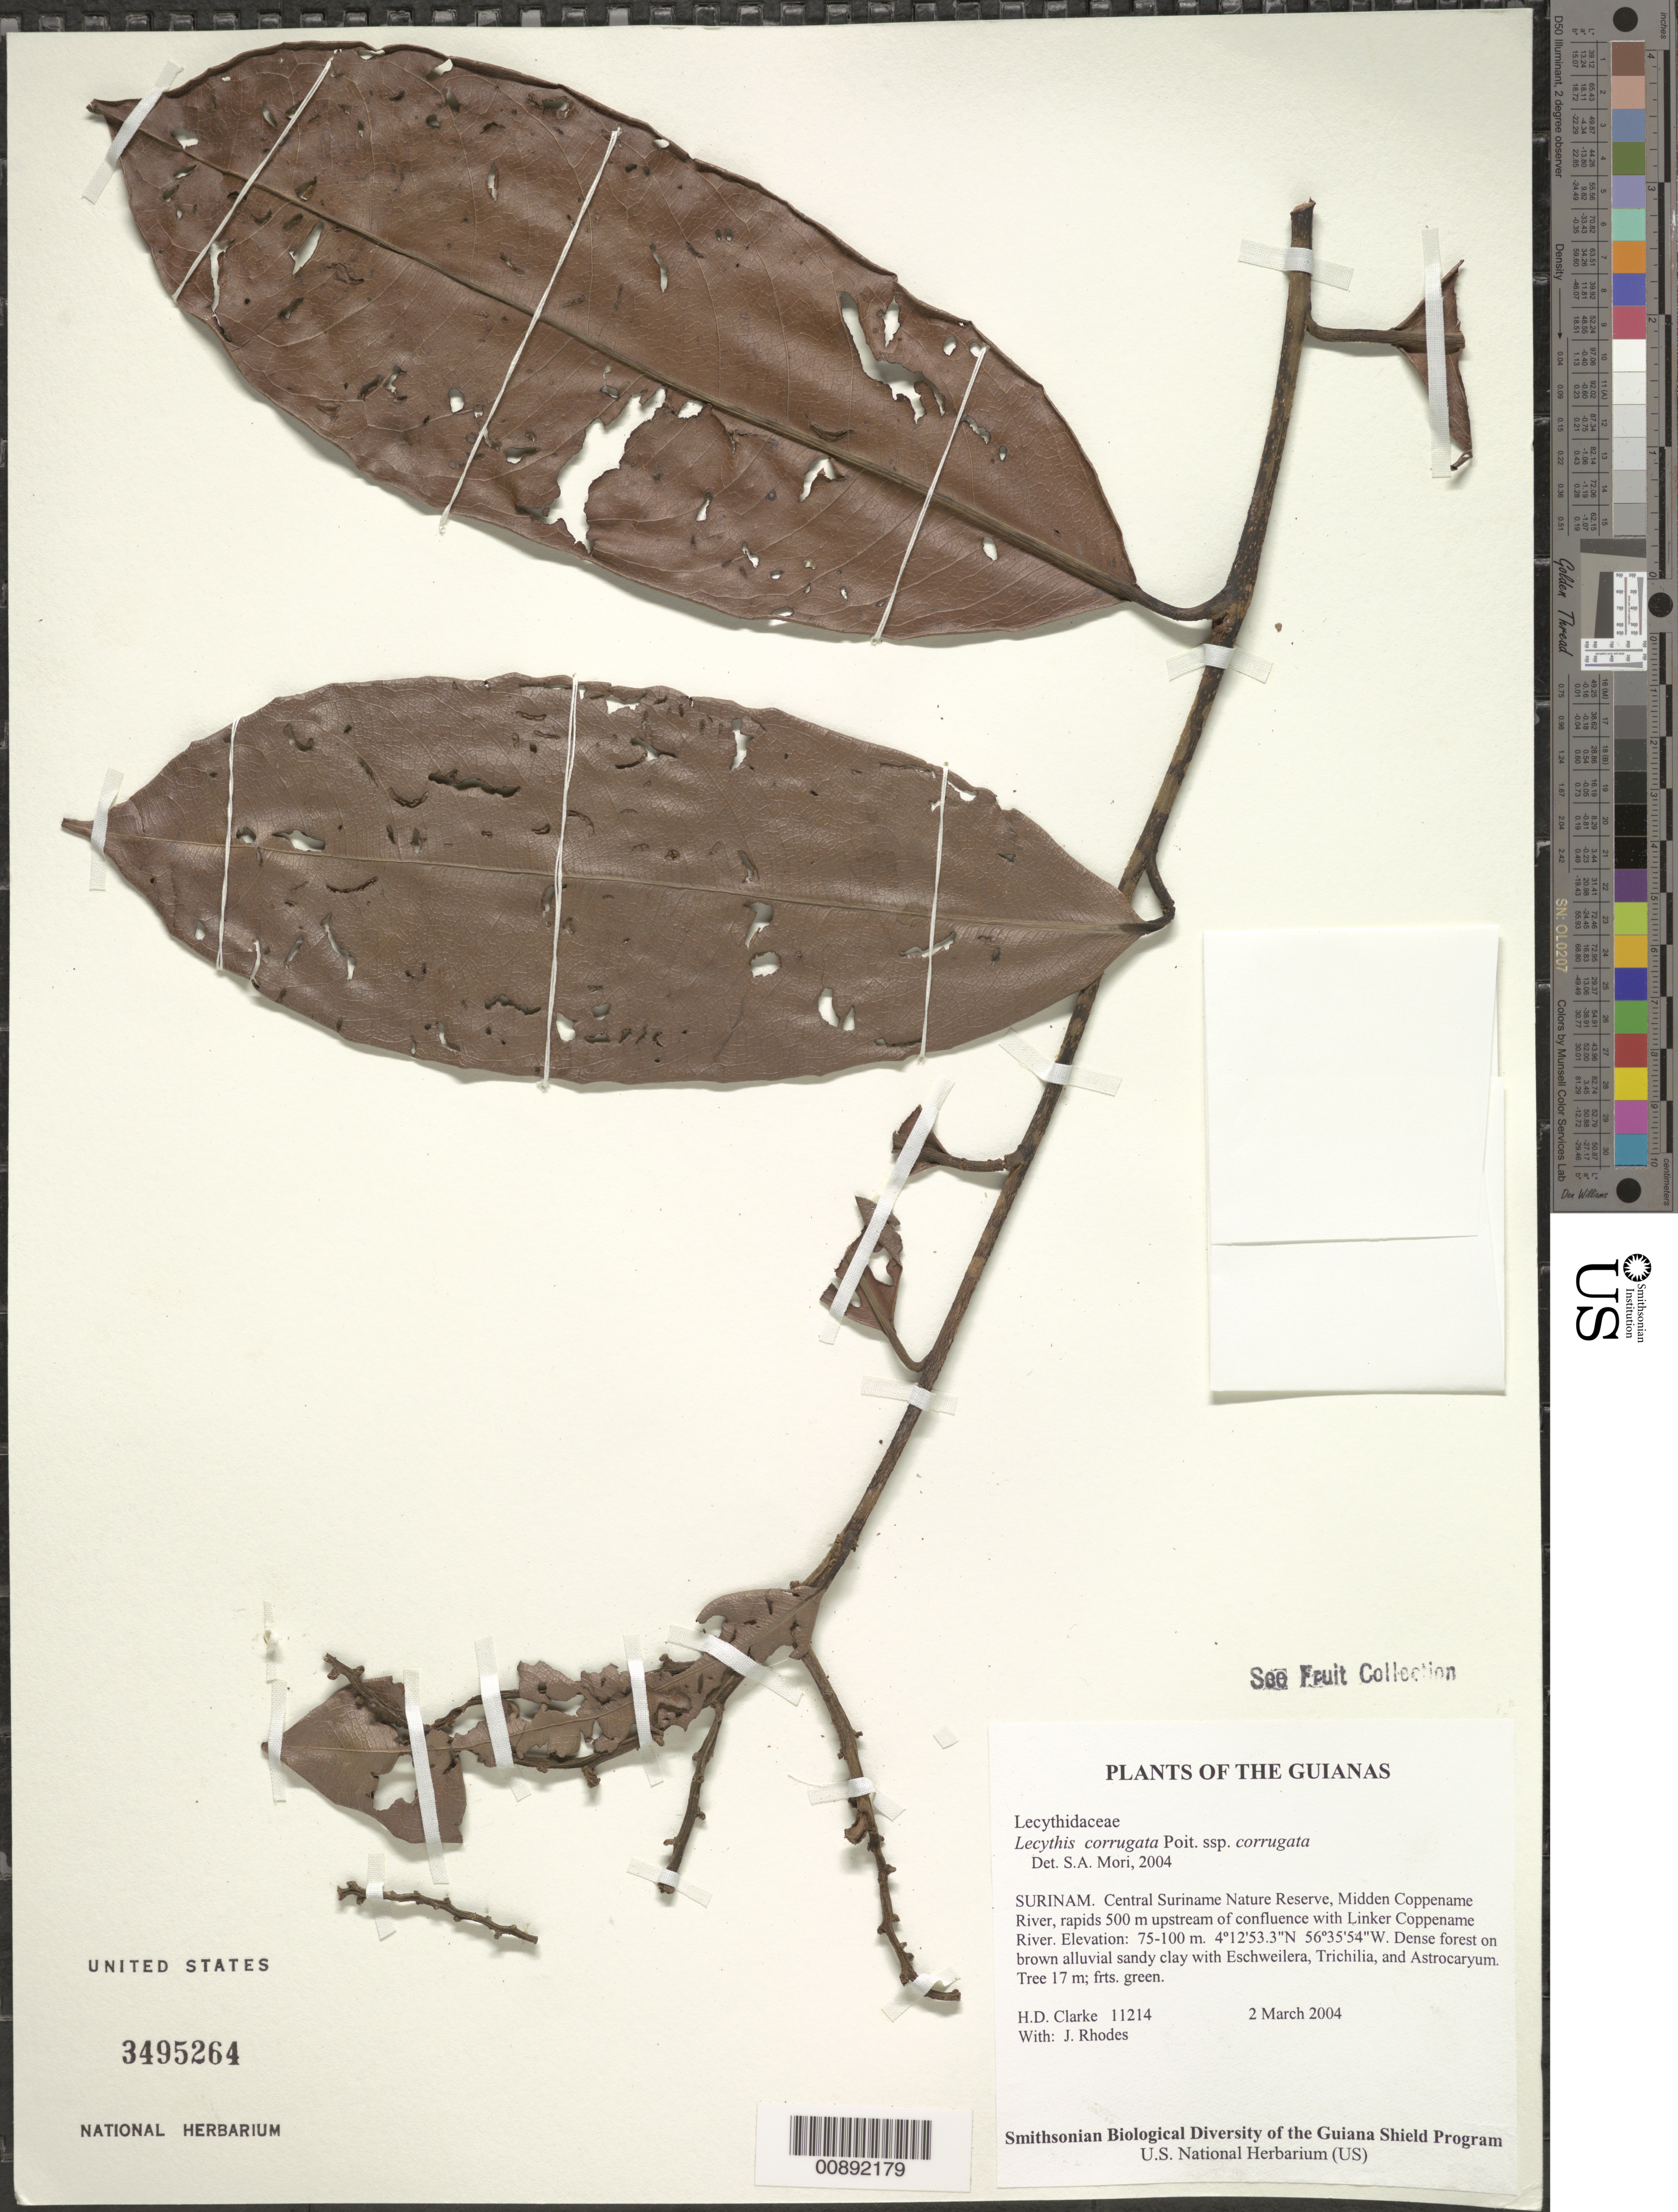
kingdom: Plantae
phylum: Tracheophyta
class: Magnoliopsida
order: Ericales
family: Lecythidaceae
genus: Lecythis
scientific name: Lecythis corrugata subsp. corrugata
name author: Poit.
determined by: Mori, Scott A.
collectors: H. D. Clarke & J. Rhodes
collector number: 11214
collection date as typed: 2 March 2004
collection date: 2004-03-02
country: Suriname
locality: Central Suriname Nature Reserve, Midden Coppename River, rapids 500 m upstream of confluence with Linker Coppename River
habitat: Dense forest on brown alluvial sandy clay with Eschweilera, Trichilia, and Astrocaryum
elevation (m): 75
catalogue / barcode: US 3495264